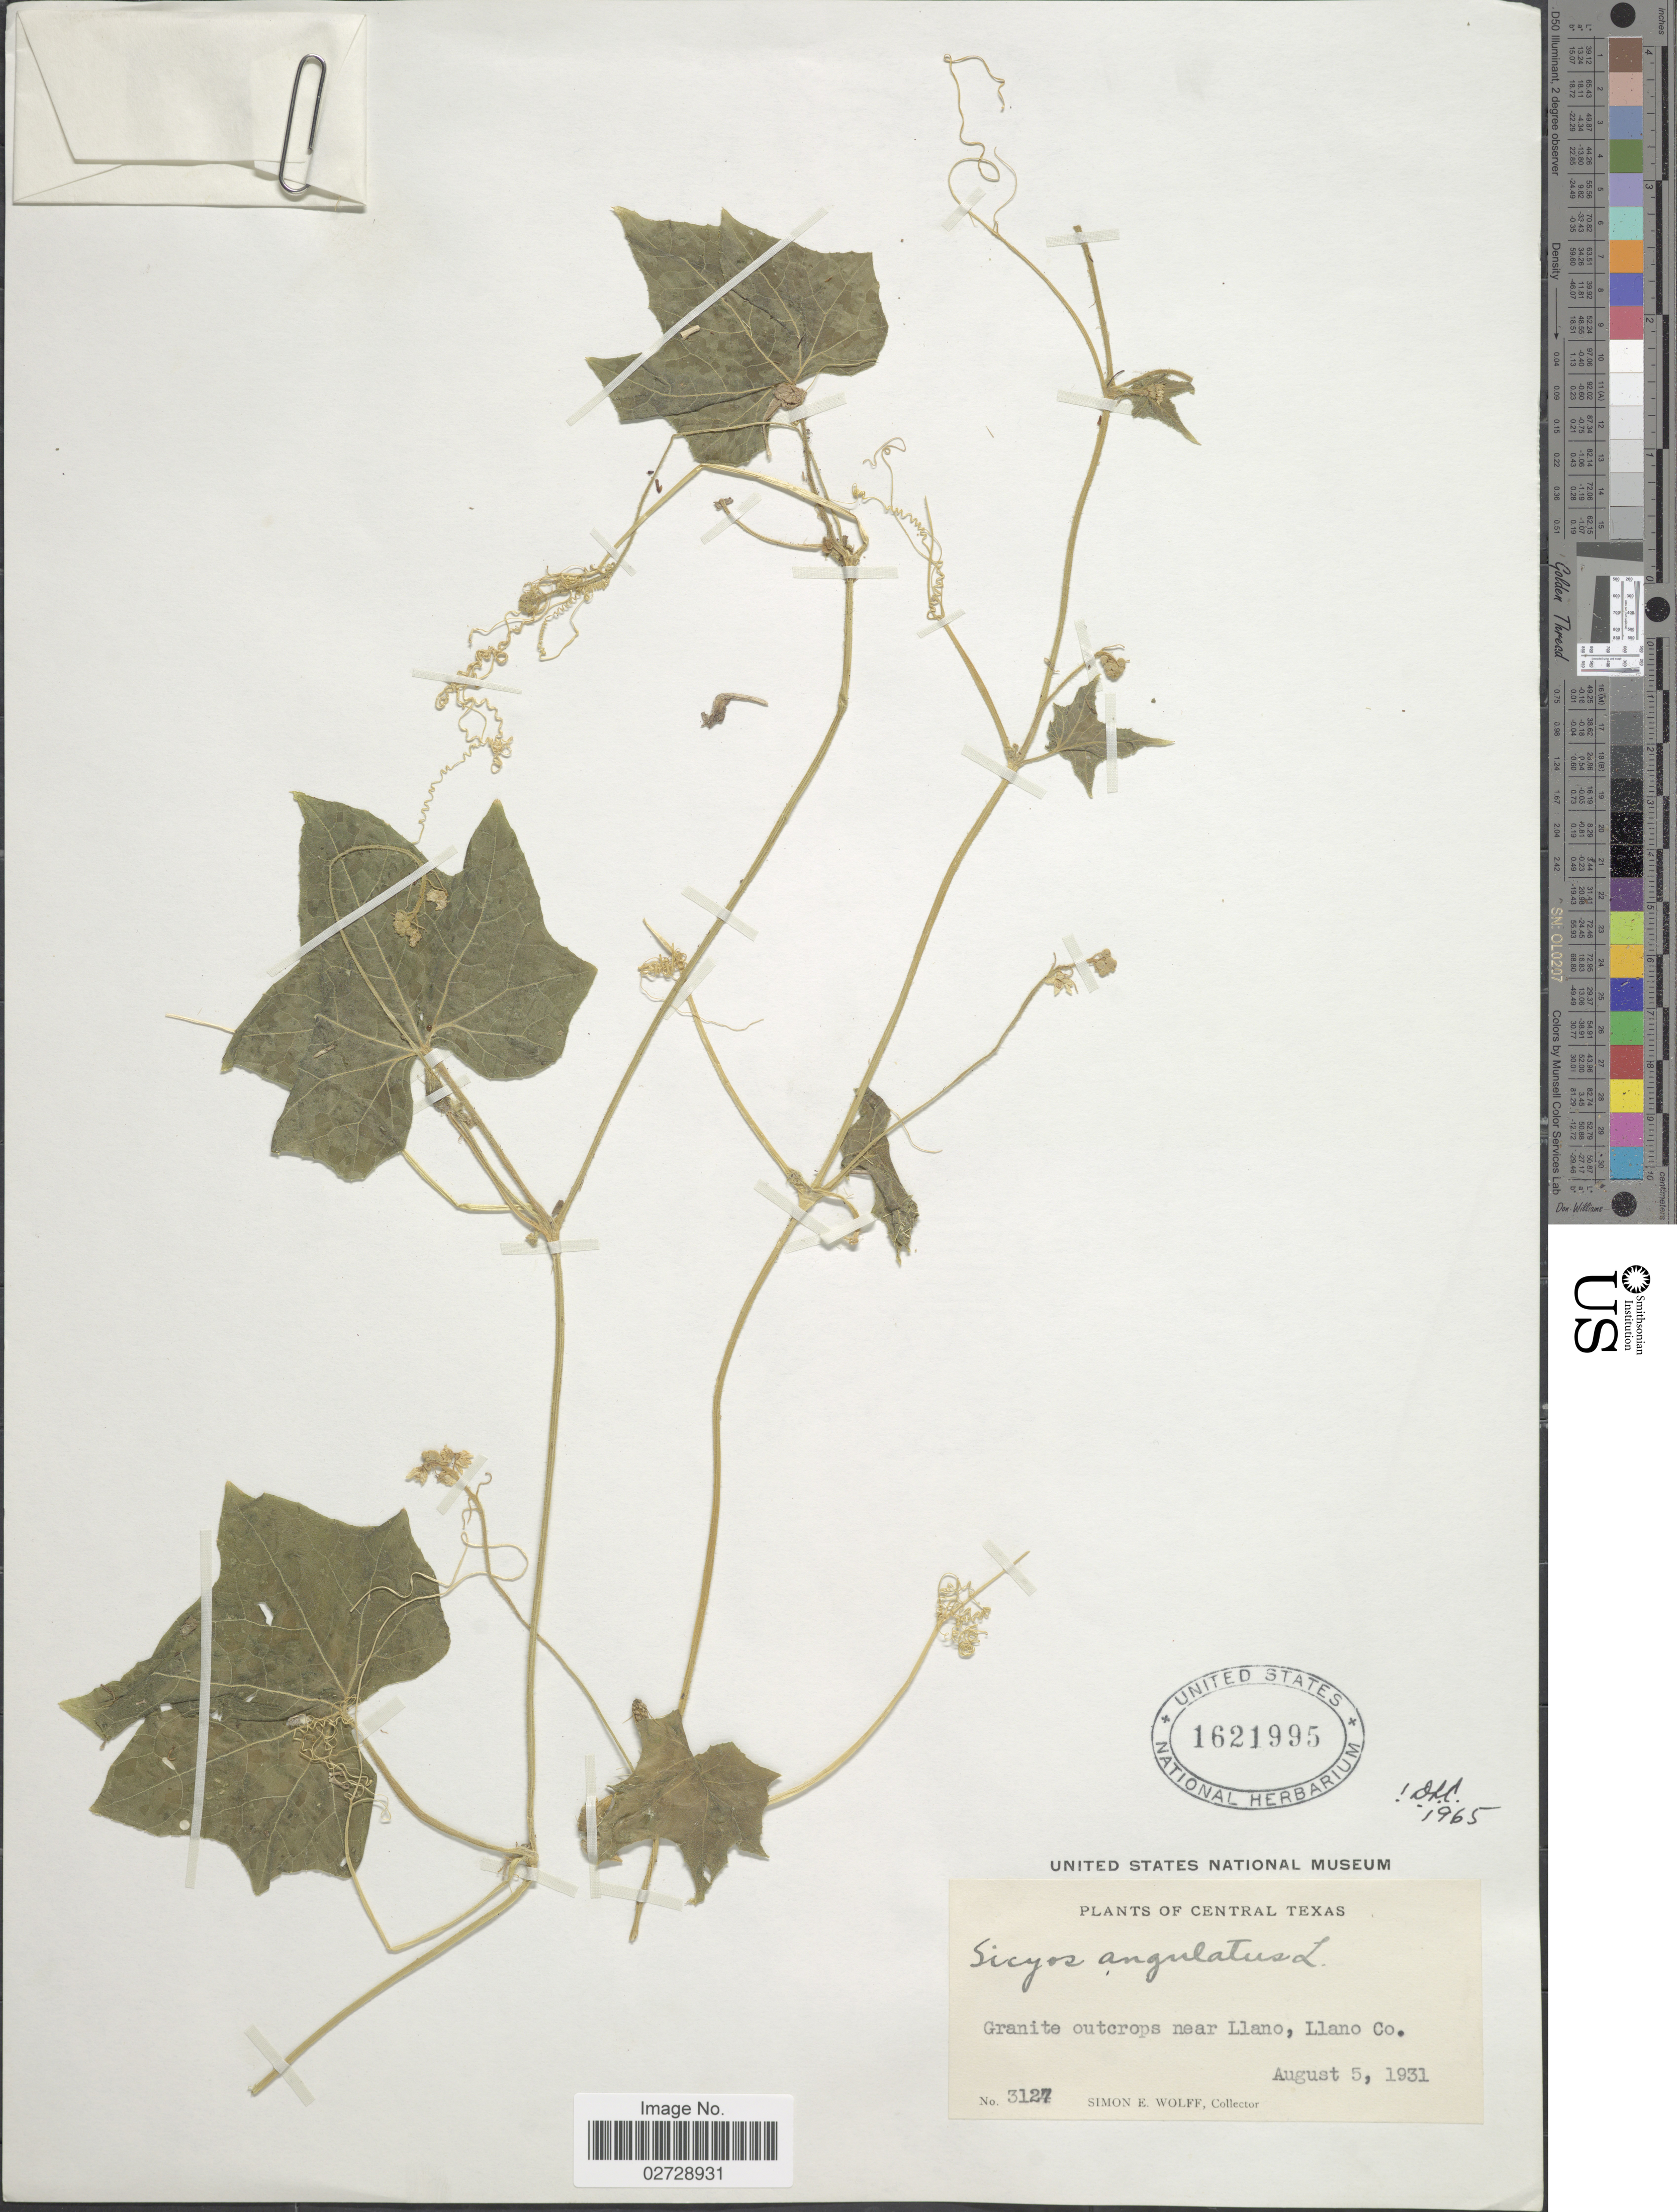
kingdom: Plantae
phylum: Tracheophyta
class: Magnoliopsida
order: Cucurbitales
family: Cucurbitaceae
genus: Sicyos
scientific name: Sicyos angulatus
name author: L.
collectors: S. E. Wolff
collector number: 3127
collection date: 1931-08-05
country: United States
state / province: Texas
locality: Central Texas, Granite outcrops near Llano, Llano Co.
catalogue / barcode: US 1621995